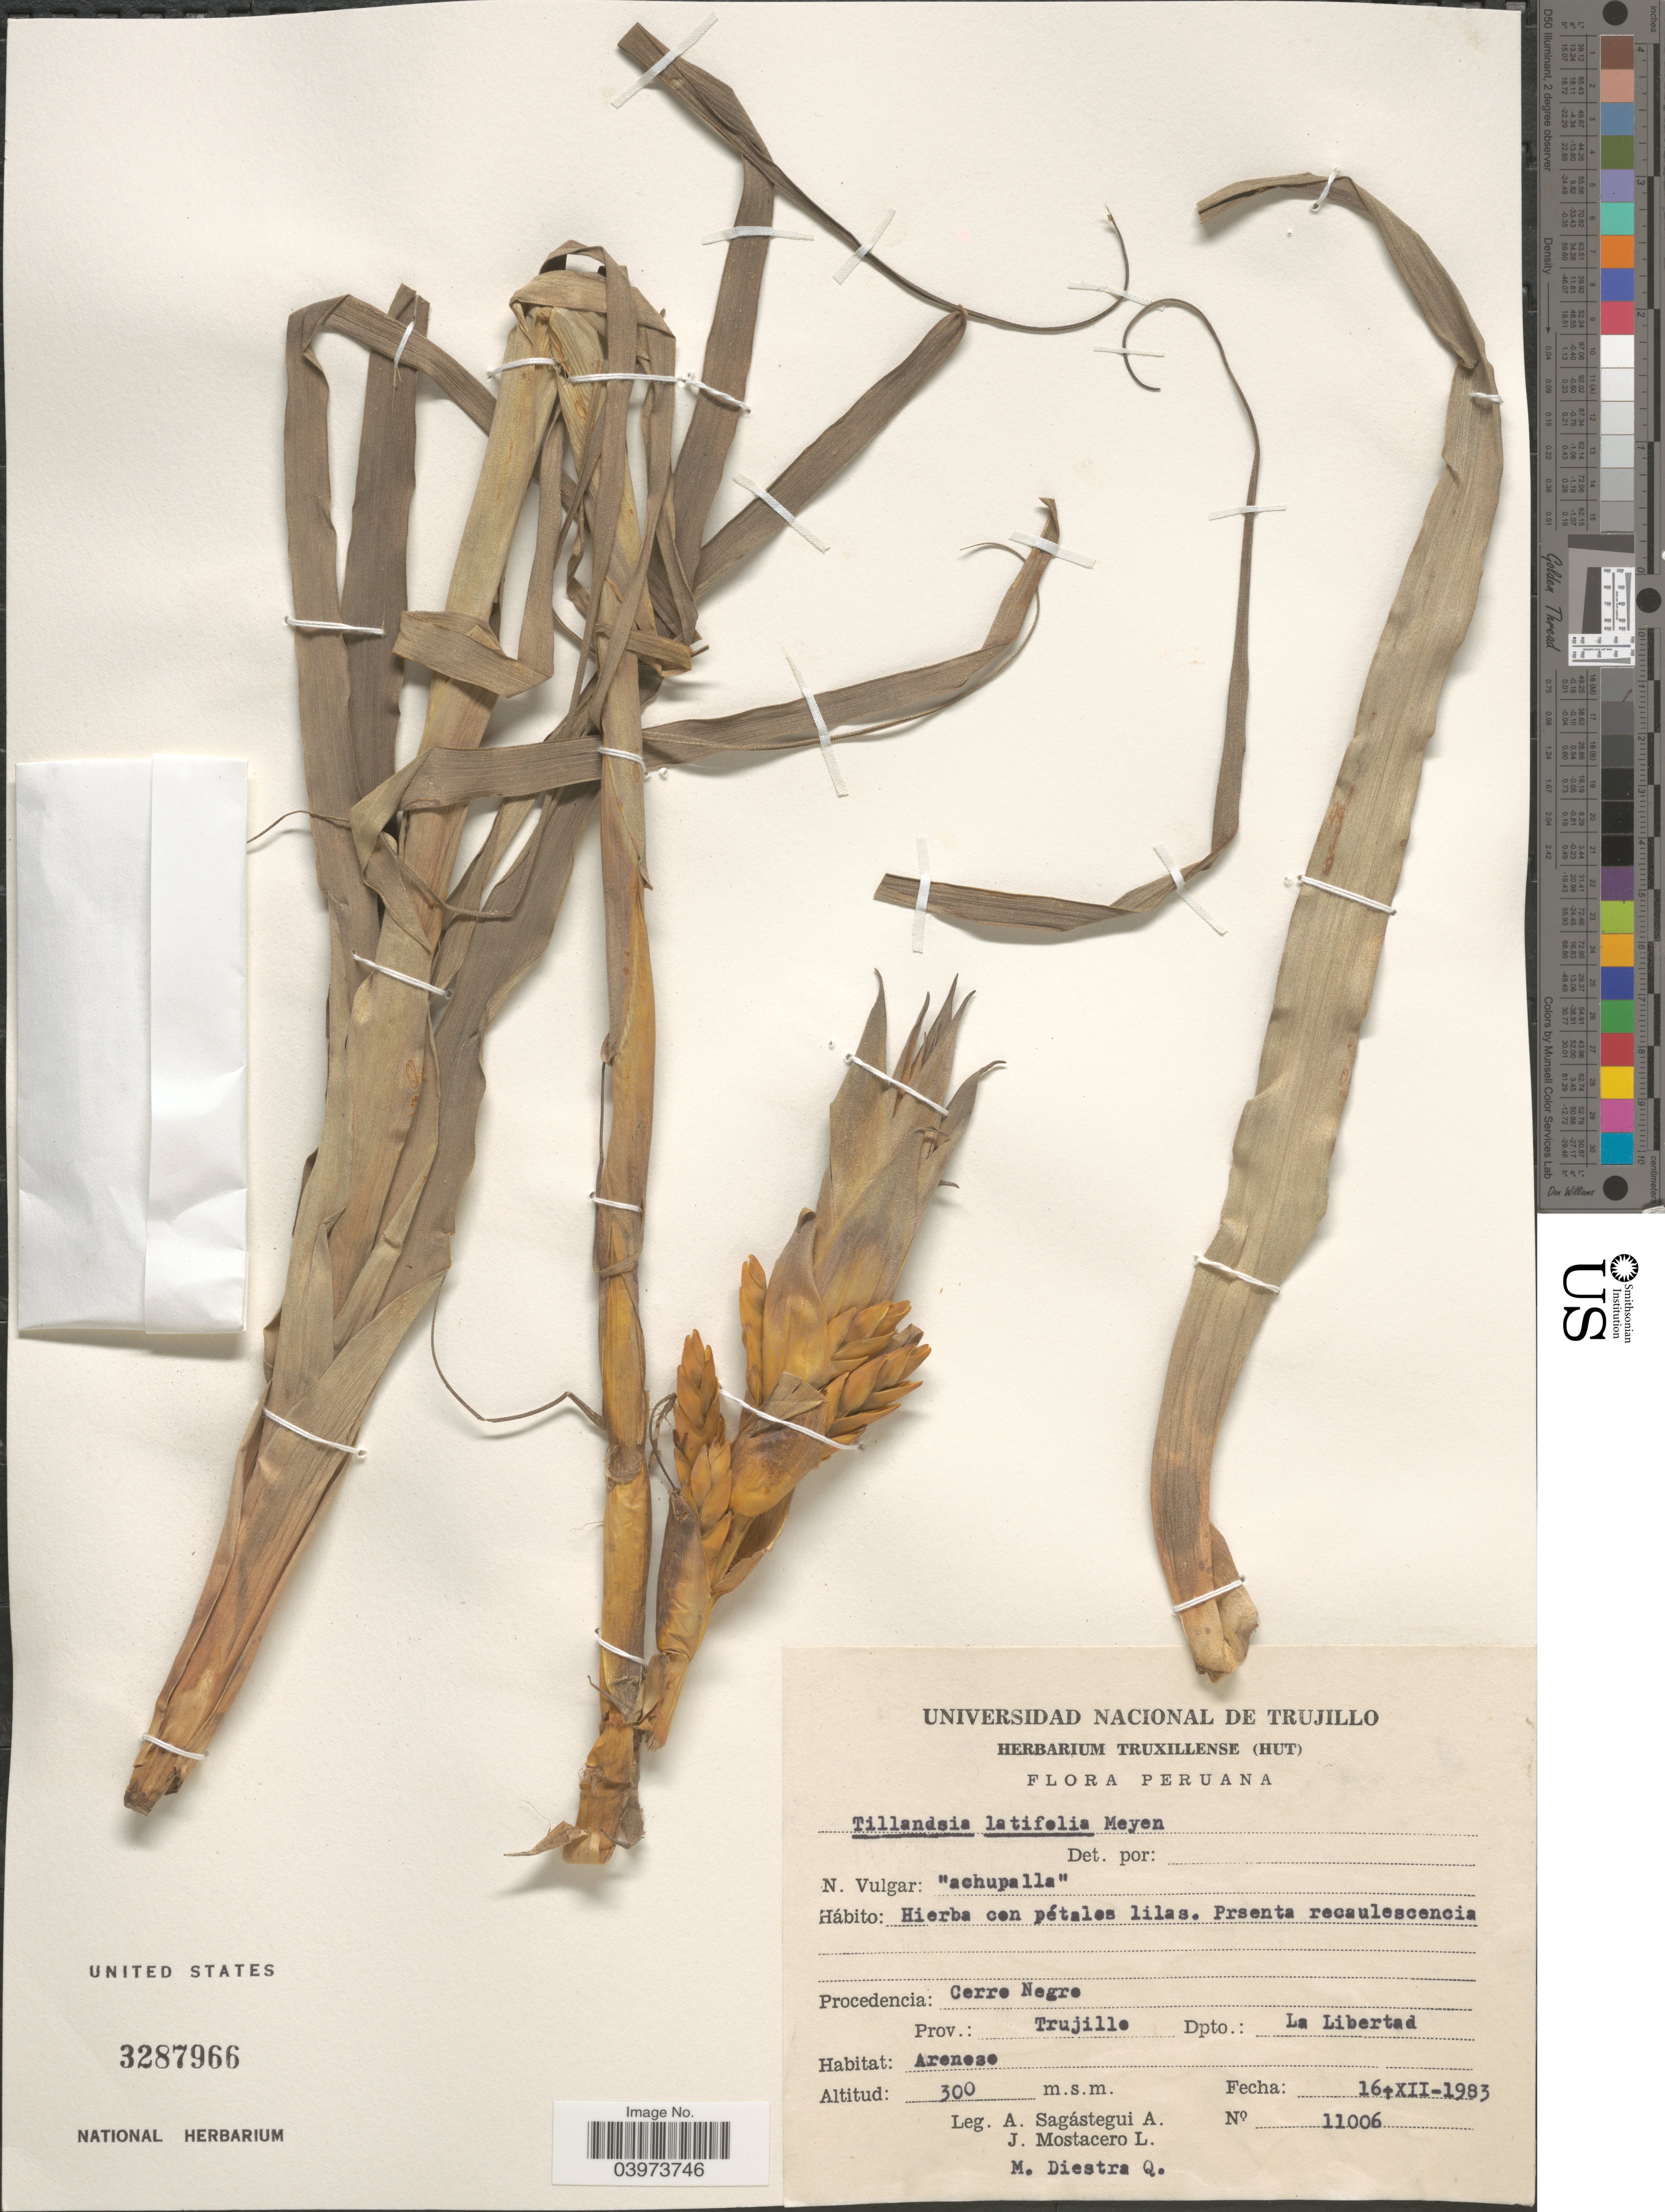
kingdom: Plantae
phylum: Tracheophyta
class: Liliopsida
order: Poales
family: Bromeliaceae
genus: Tillandsia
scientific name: Tillandsia latifolia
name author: Meyen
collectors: A. Sagástegui A., J. Mostacero L. & M. Diestra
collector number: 11006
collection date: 1983-12-16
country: Venezuela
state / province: Trujillo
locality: Cerro Negro. Dpto.: La Libertad.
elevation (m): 300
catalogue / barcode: US 3287966